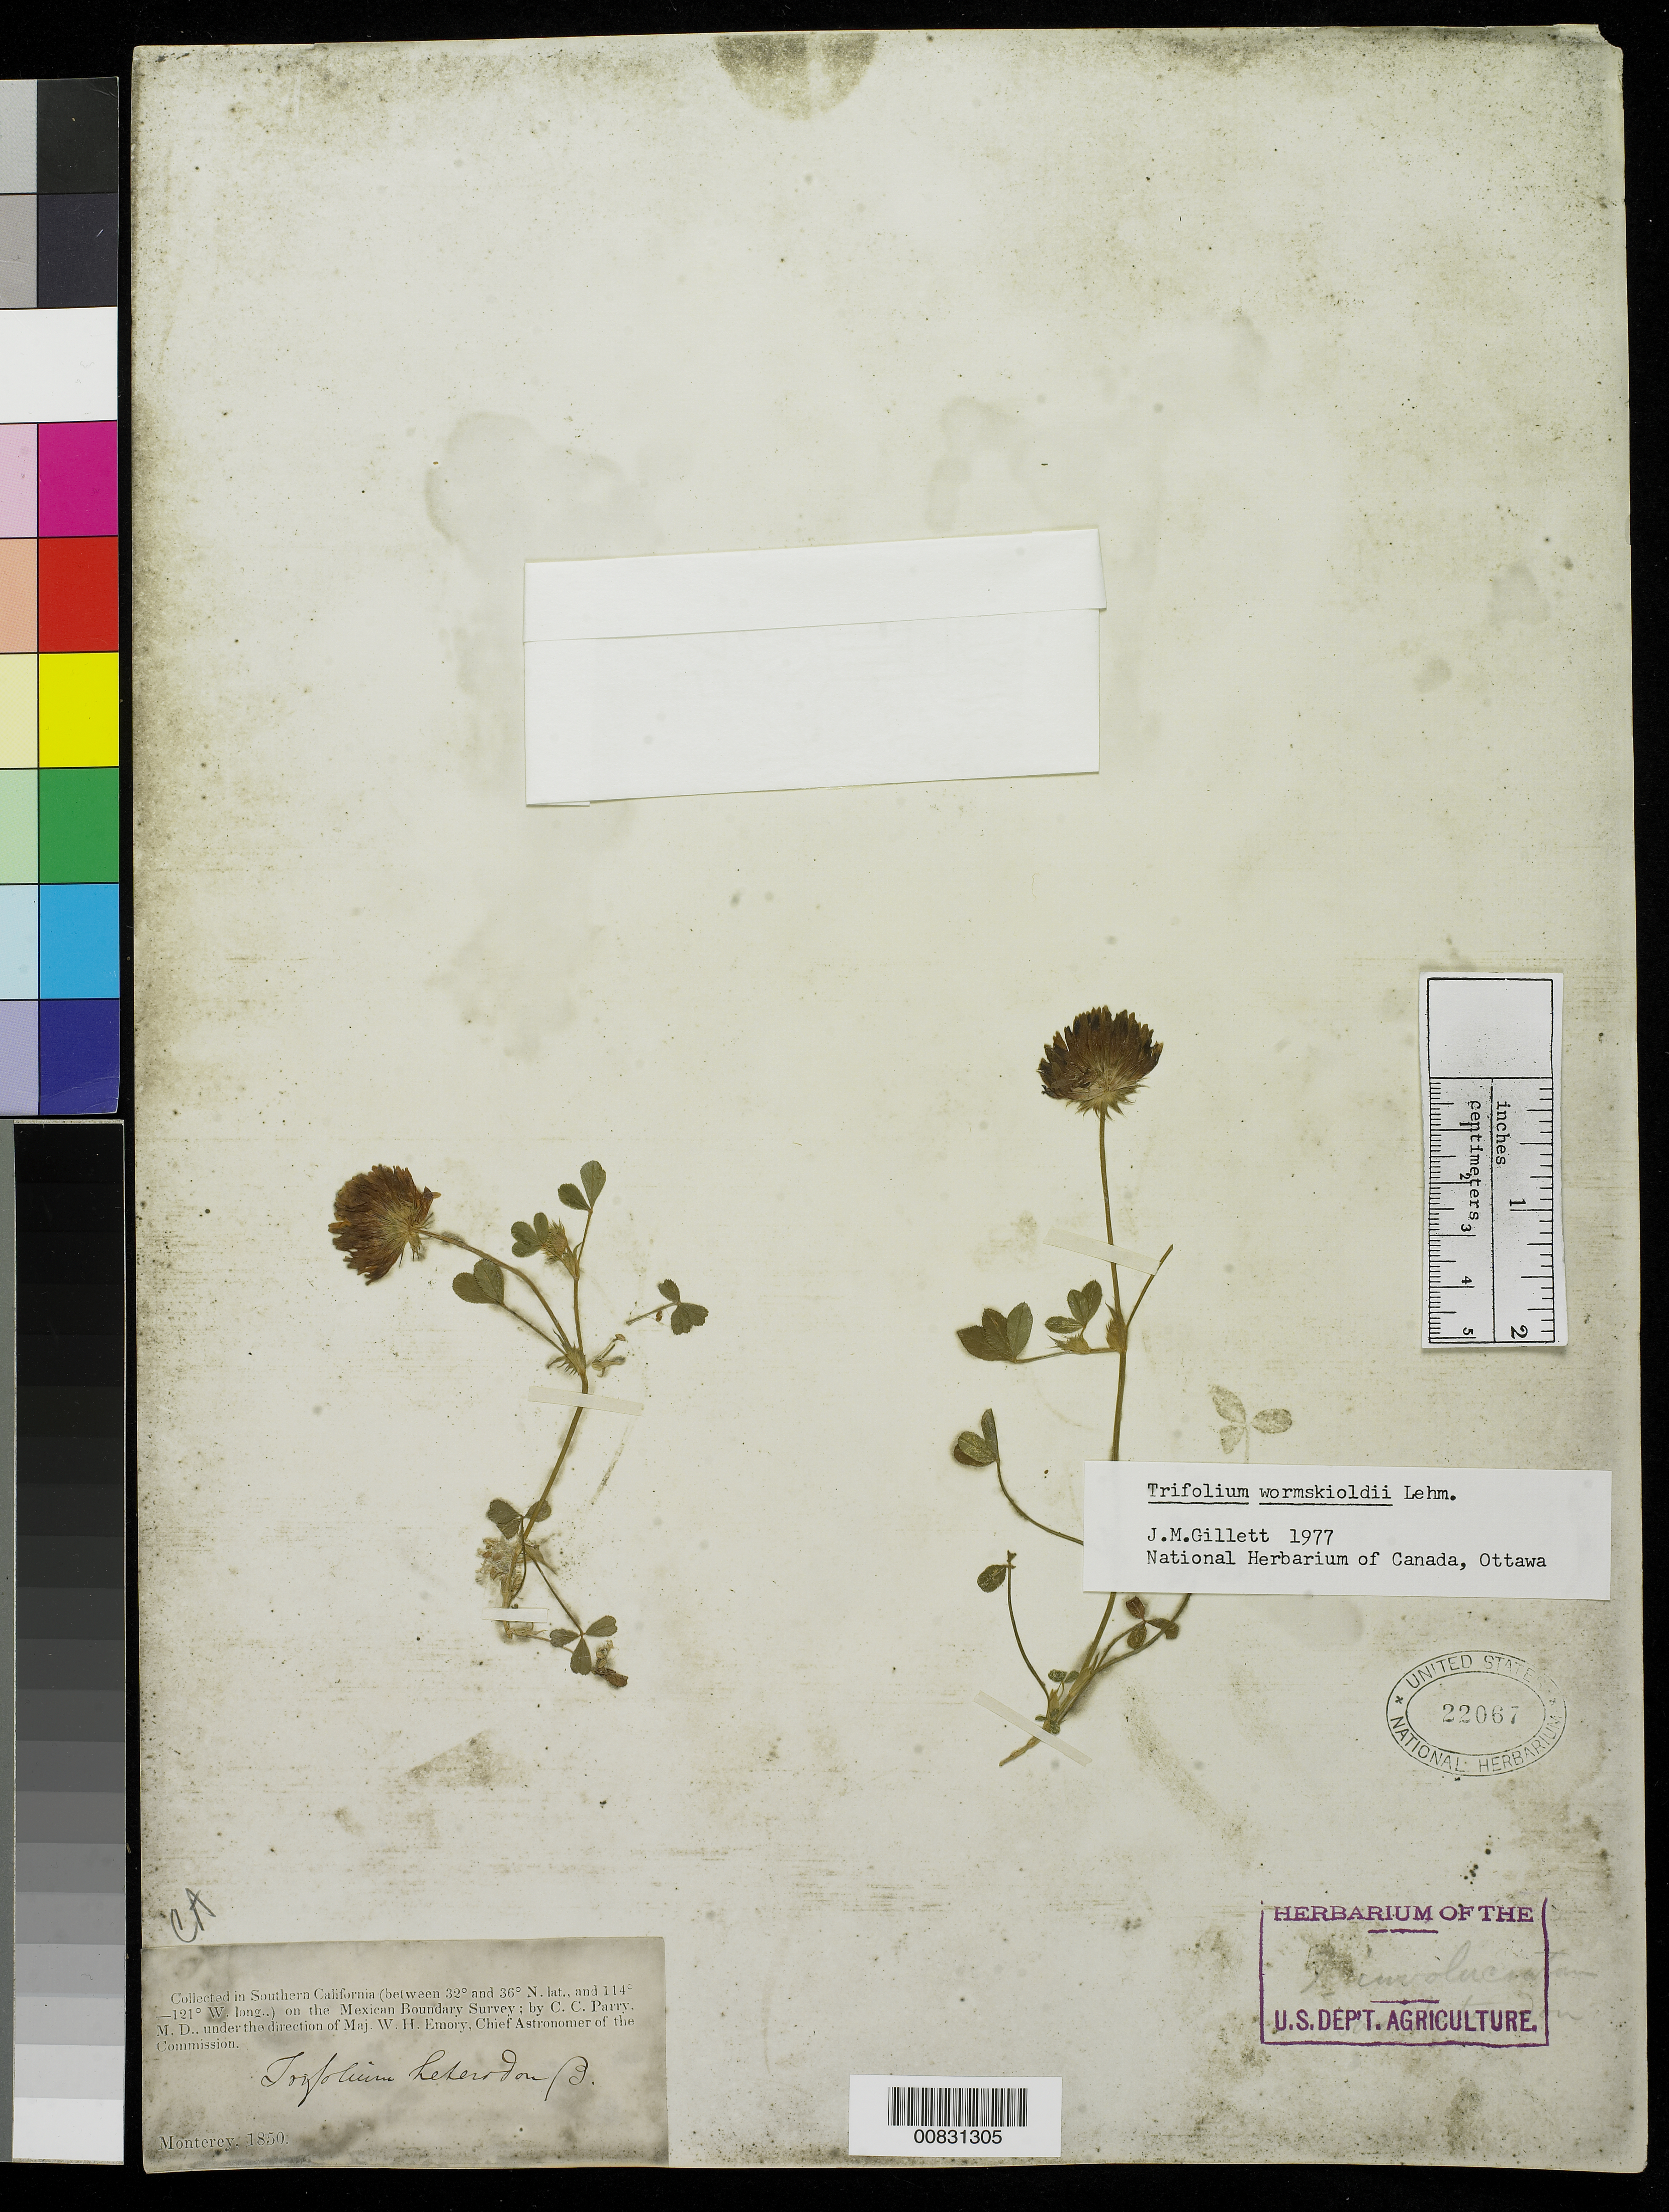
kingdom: Plantae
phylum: Tracheophyta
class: Magnoliopsida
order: Fabales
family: Fabaceae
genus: Trifolium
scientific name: Trifolium wormskioldii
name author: Lehm.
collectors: C. C. Parry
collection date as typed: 1850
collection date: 1850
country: United States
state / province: California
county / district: Monterey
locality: Monterey, Southern California.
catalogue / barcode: US 22067